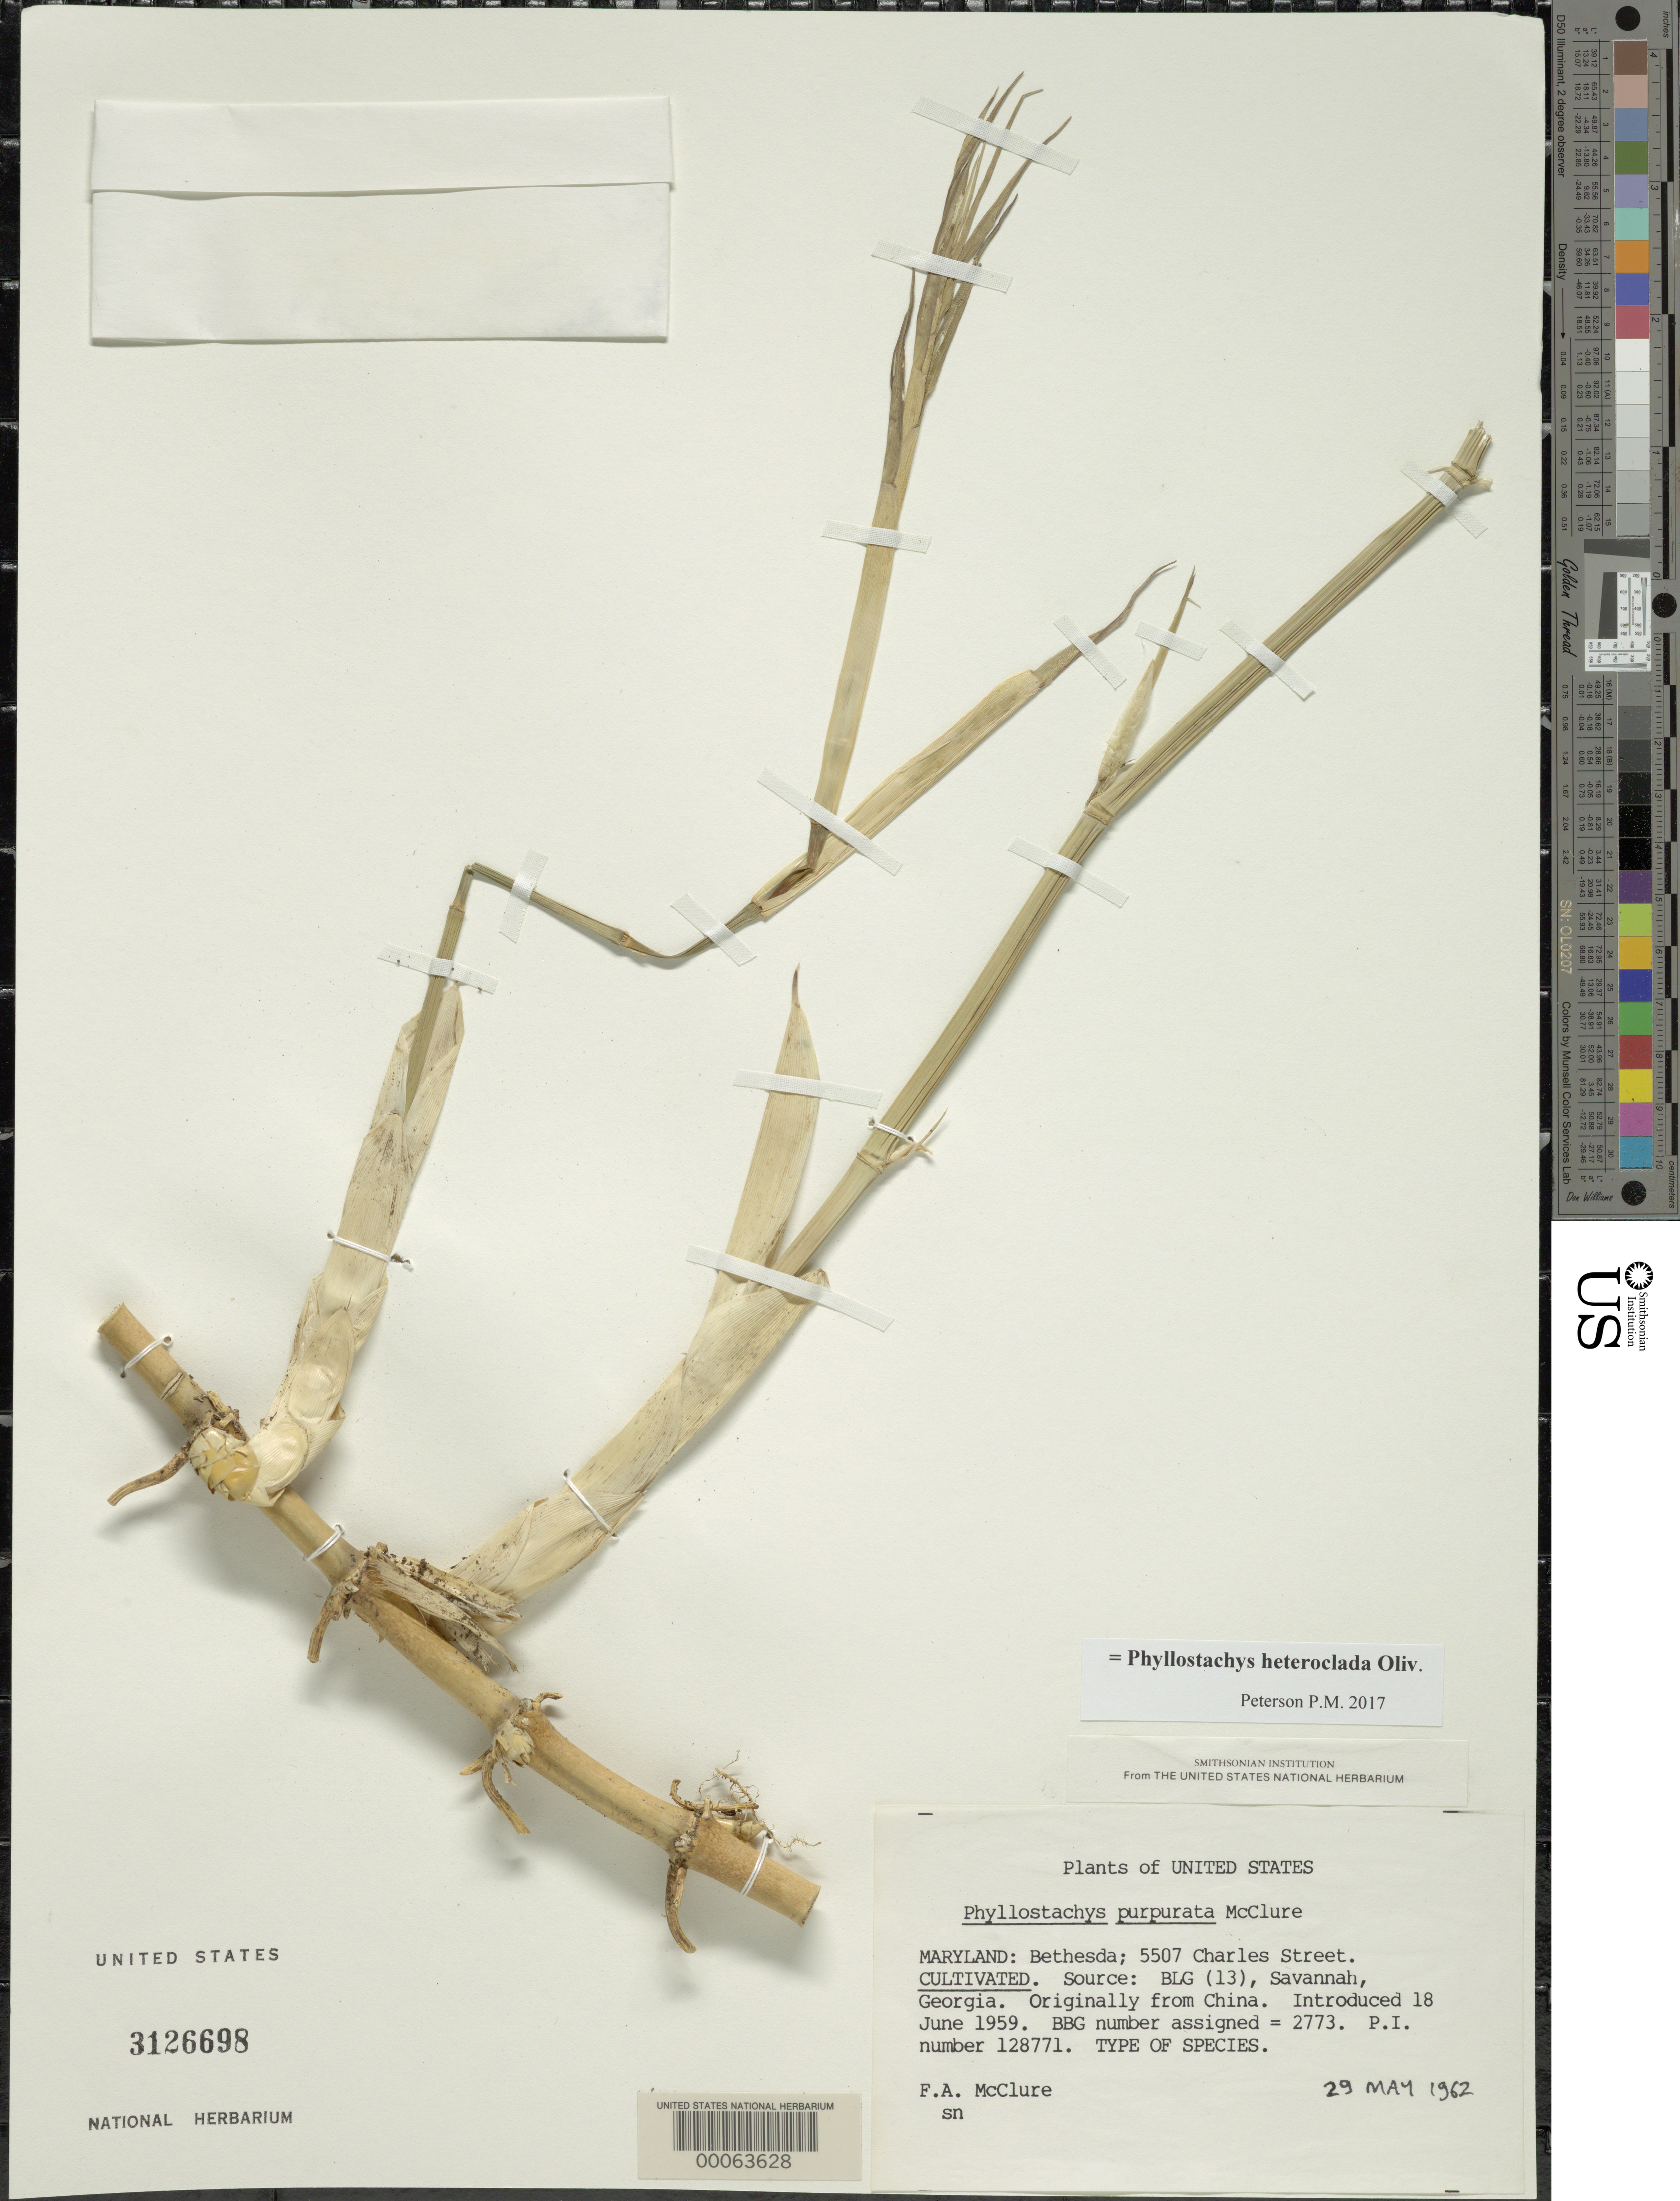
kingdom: Plantae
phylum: Tracheophyta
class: Liliopsida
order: Poales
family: Poaceae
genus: Phyllostachys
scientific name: Phyllostachys heteroclada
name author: Oliv.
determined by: Poaceae Reorganization Project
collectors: F. A. McClure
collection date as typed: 29 May 1962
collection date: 1962-05-29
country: United States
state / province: Maryland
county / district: Montgomery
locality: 5507 Charles Street, Bethesda (McClure's Garden)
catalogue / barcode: US 3126698